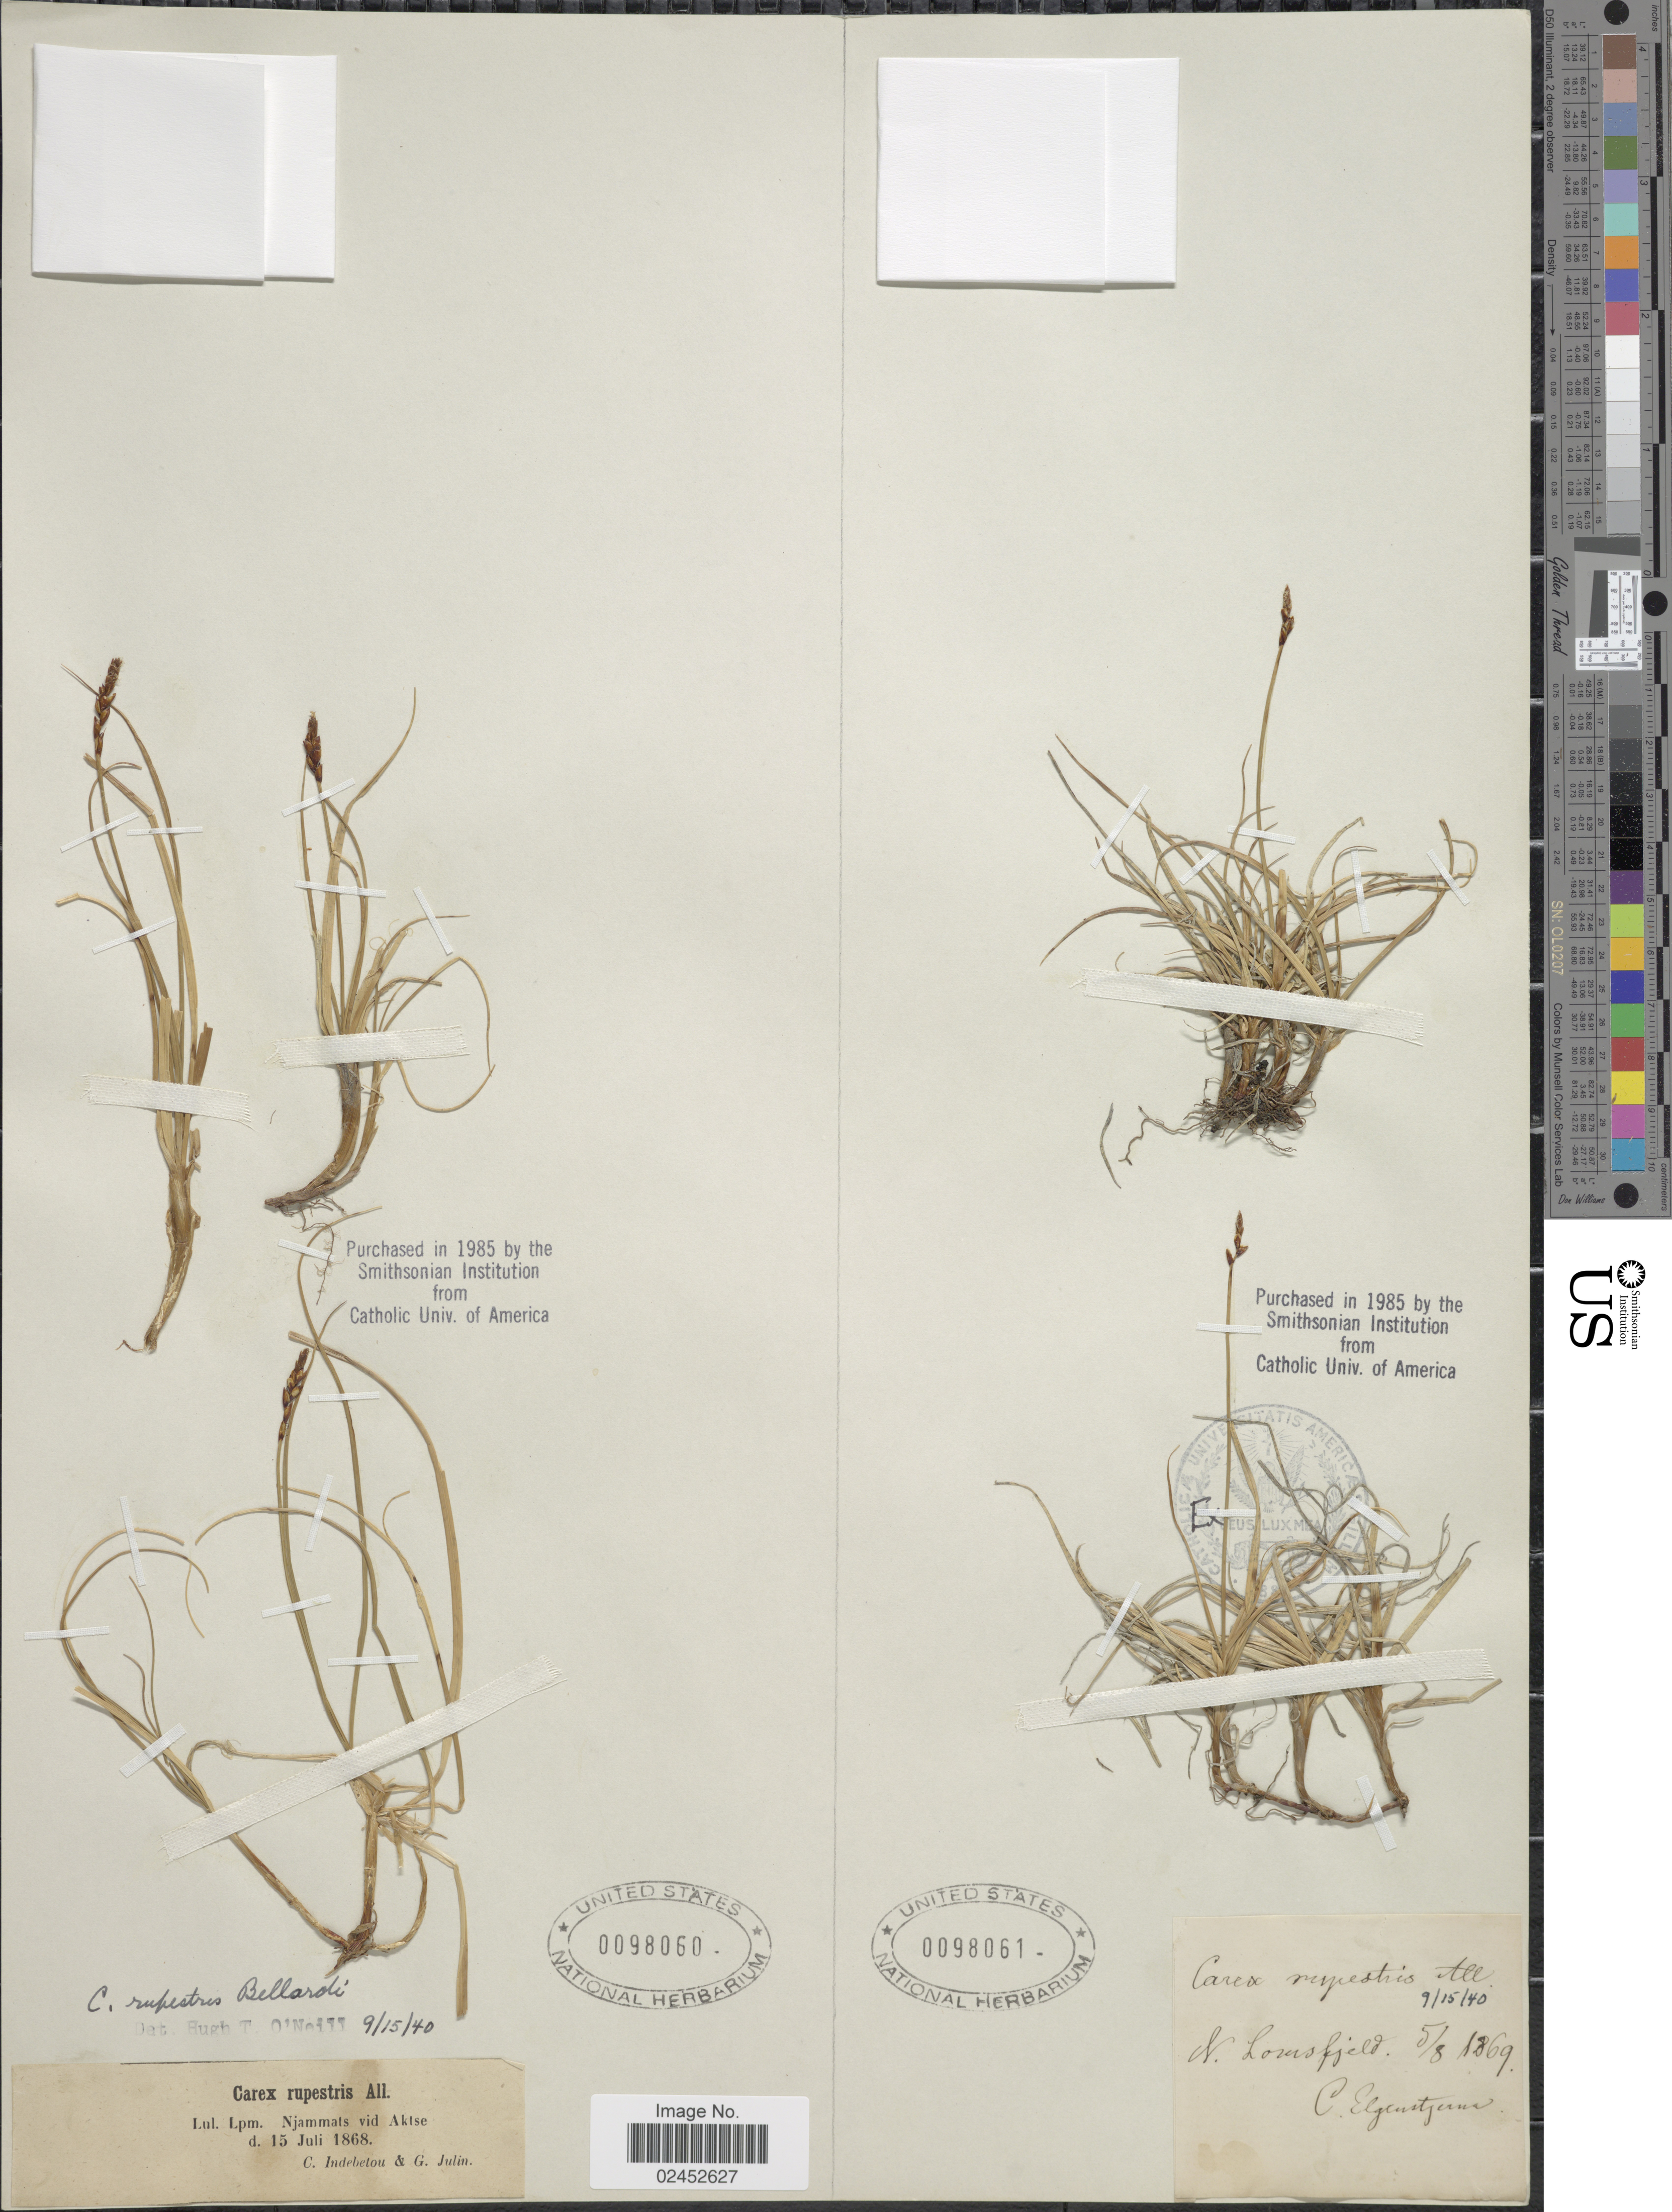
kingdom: Plantae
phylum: Tracheophyta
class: Liliopsida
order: Poales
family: Cyperaceae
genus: Carex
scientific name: Carex rupestris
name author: All.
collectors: C. Indebetou & G. Julin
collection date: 1868-07-15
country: Sweden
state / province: Norrbotten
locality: Lul. Lpm. Njammats vid Aktse.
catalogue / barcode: US 98060